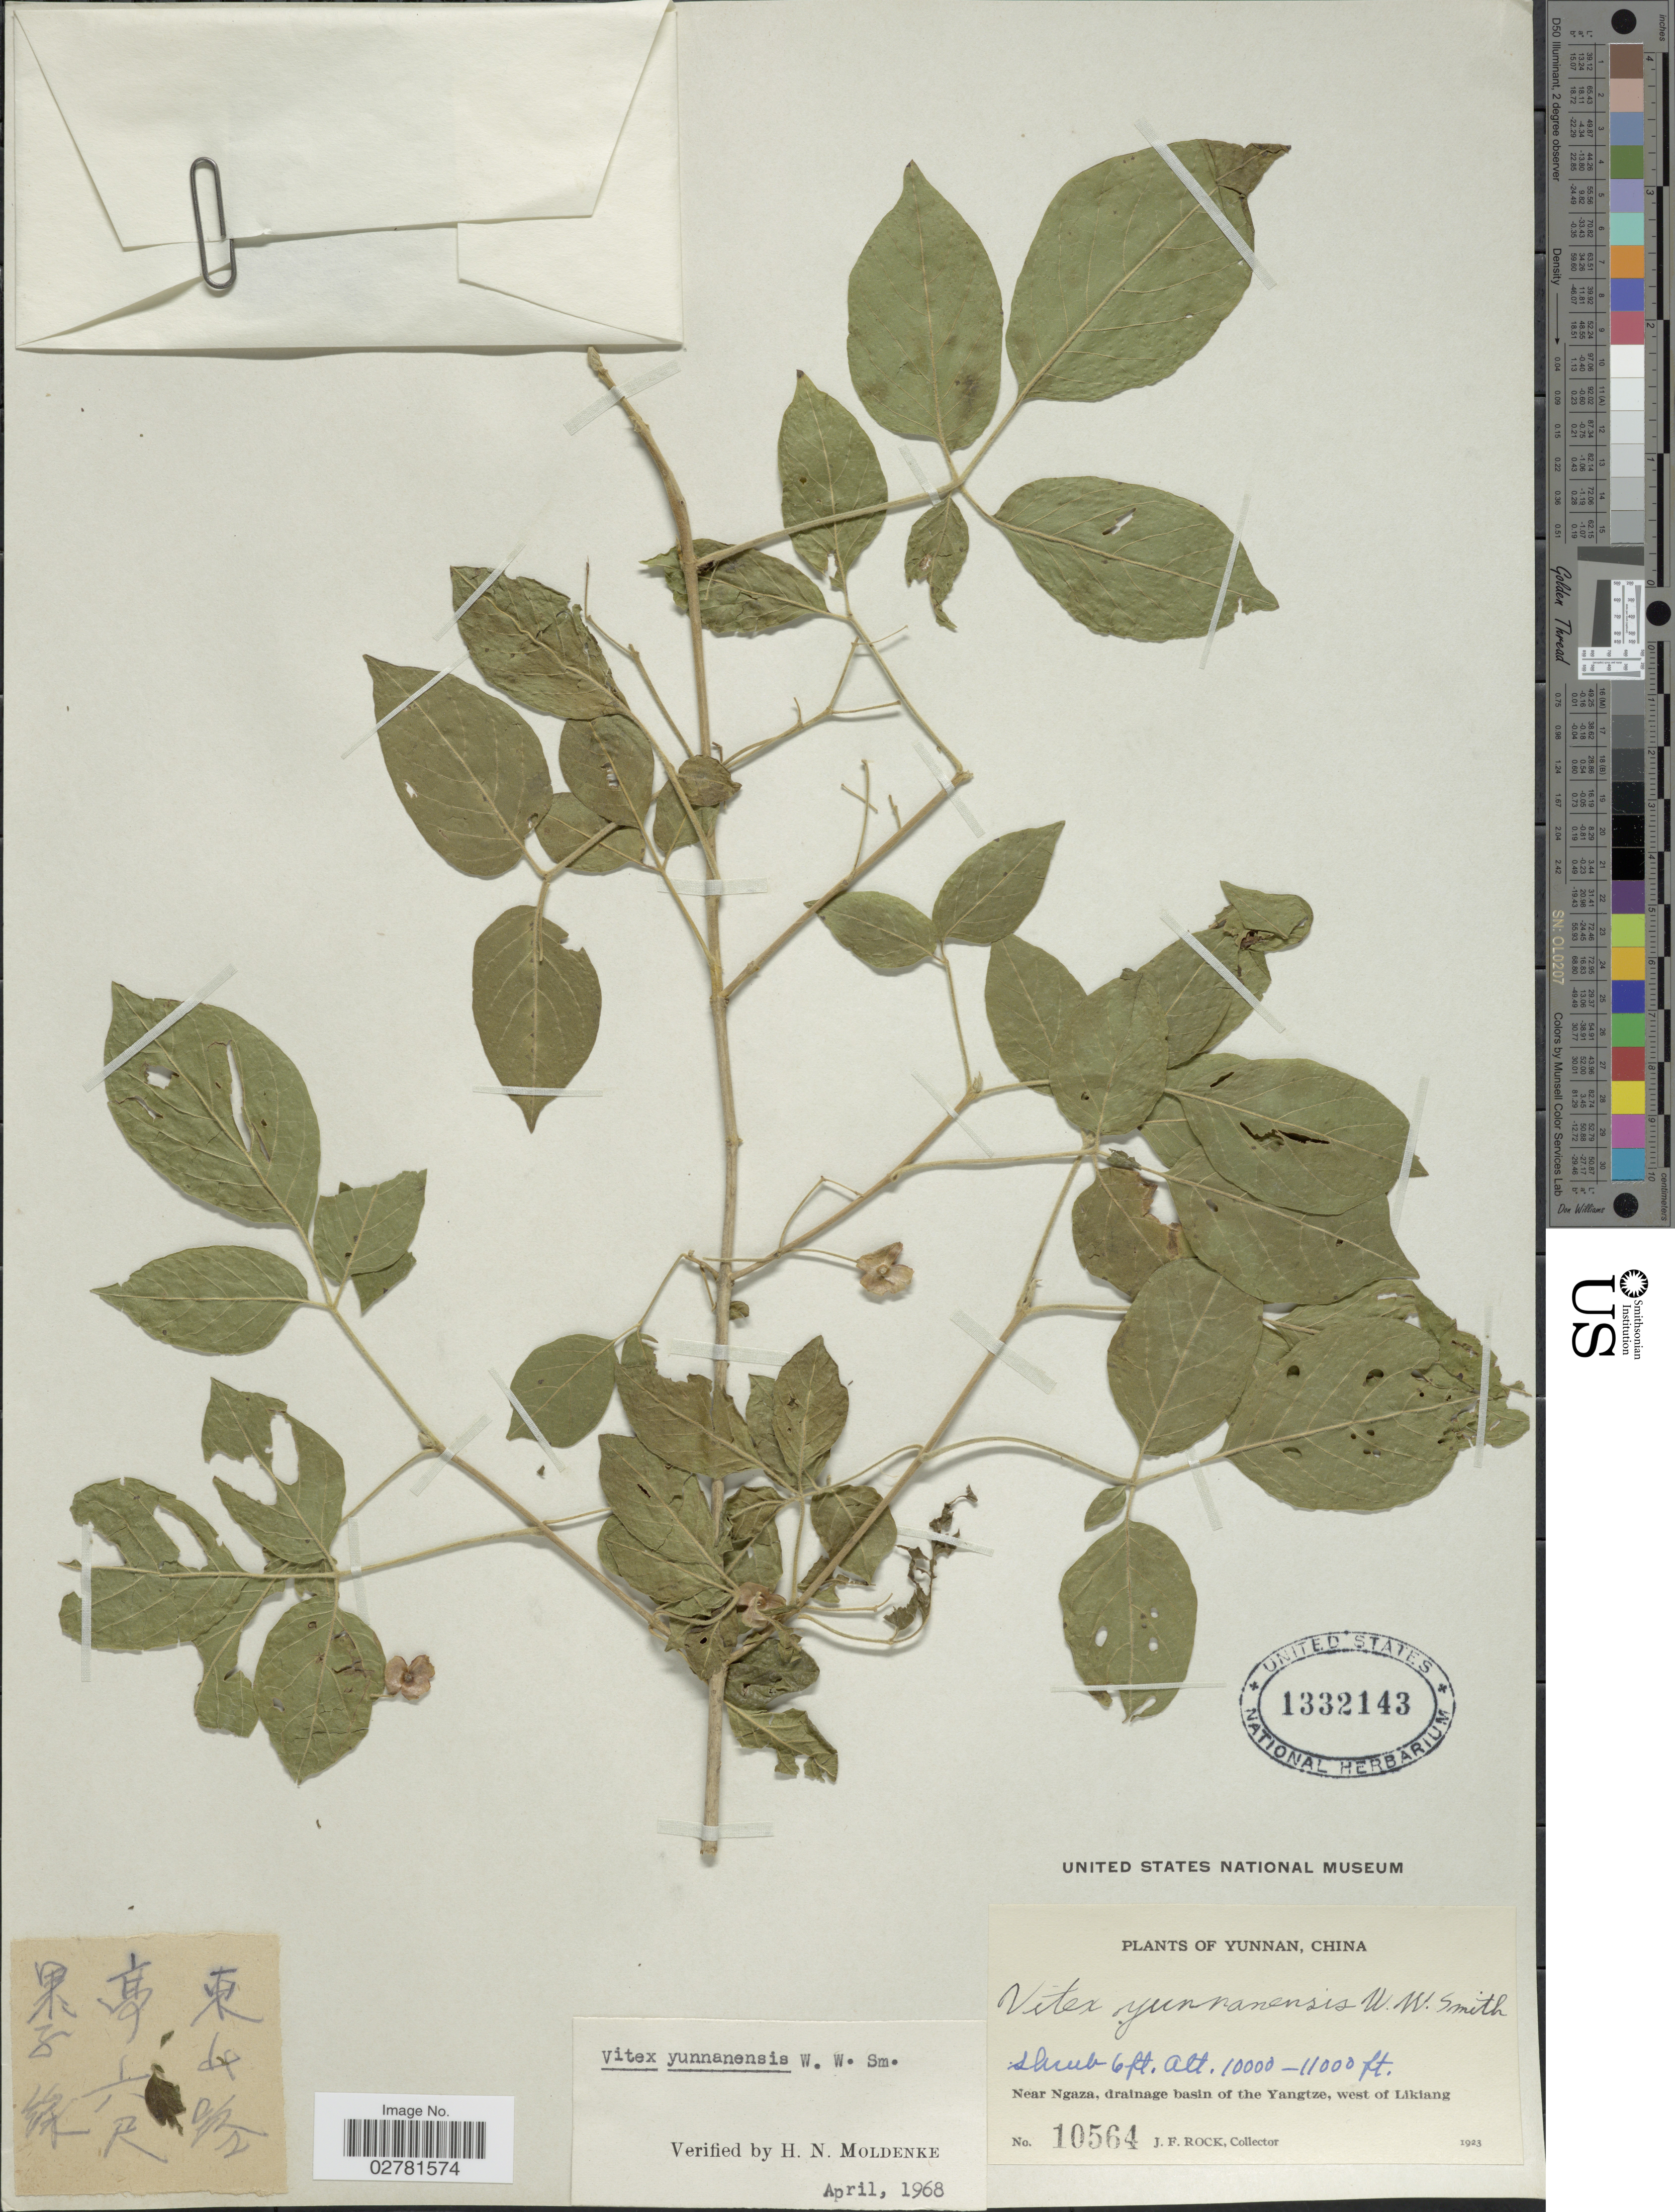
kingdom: Plantae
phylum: Tracheophyta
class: Magnoliopsida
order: Lamiales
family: Lamiaceae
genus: Vitex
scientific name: Vitex yunnanensis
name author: W.W. Sm.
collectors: J. Rock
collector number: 10564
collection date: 1923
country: China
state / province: Yunnan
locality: Near Ngaza, drainage basin of the Yangtze, west of Likiang.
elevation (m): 3048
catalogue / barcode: US 1332143